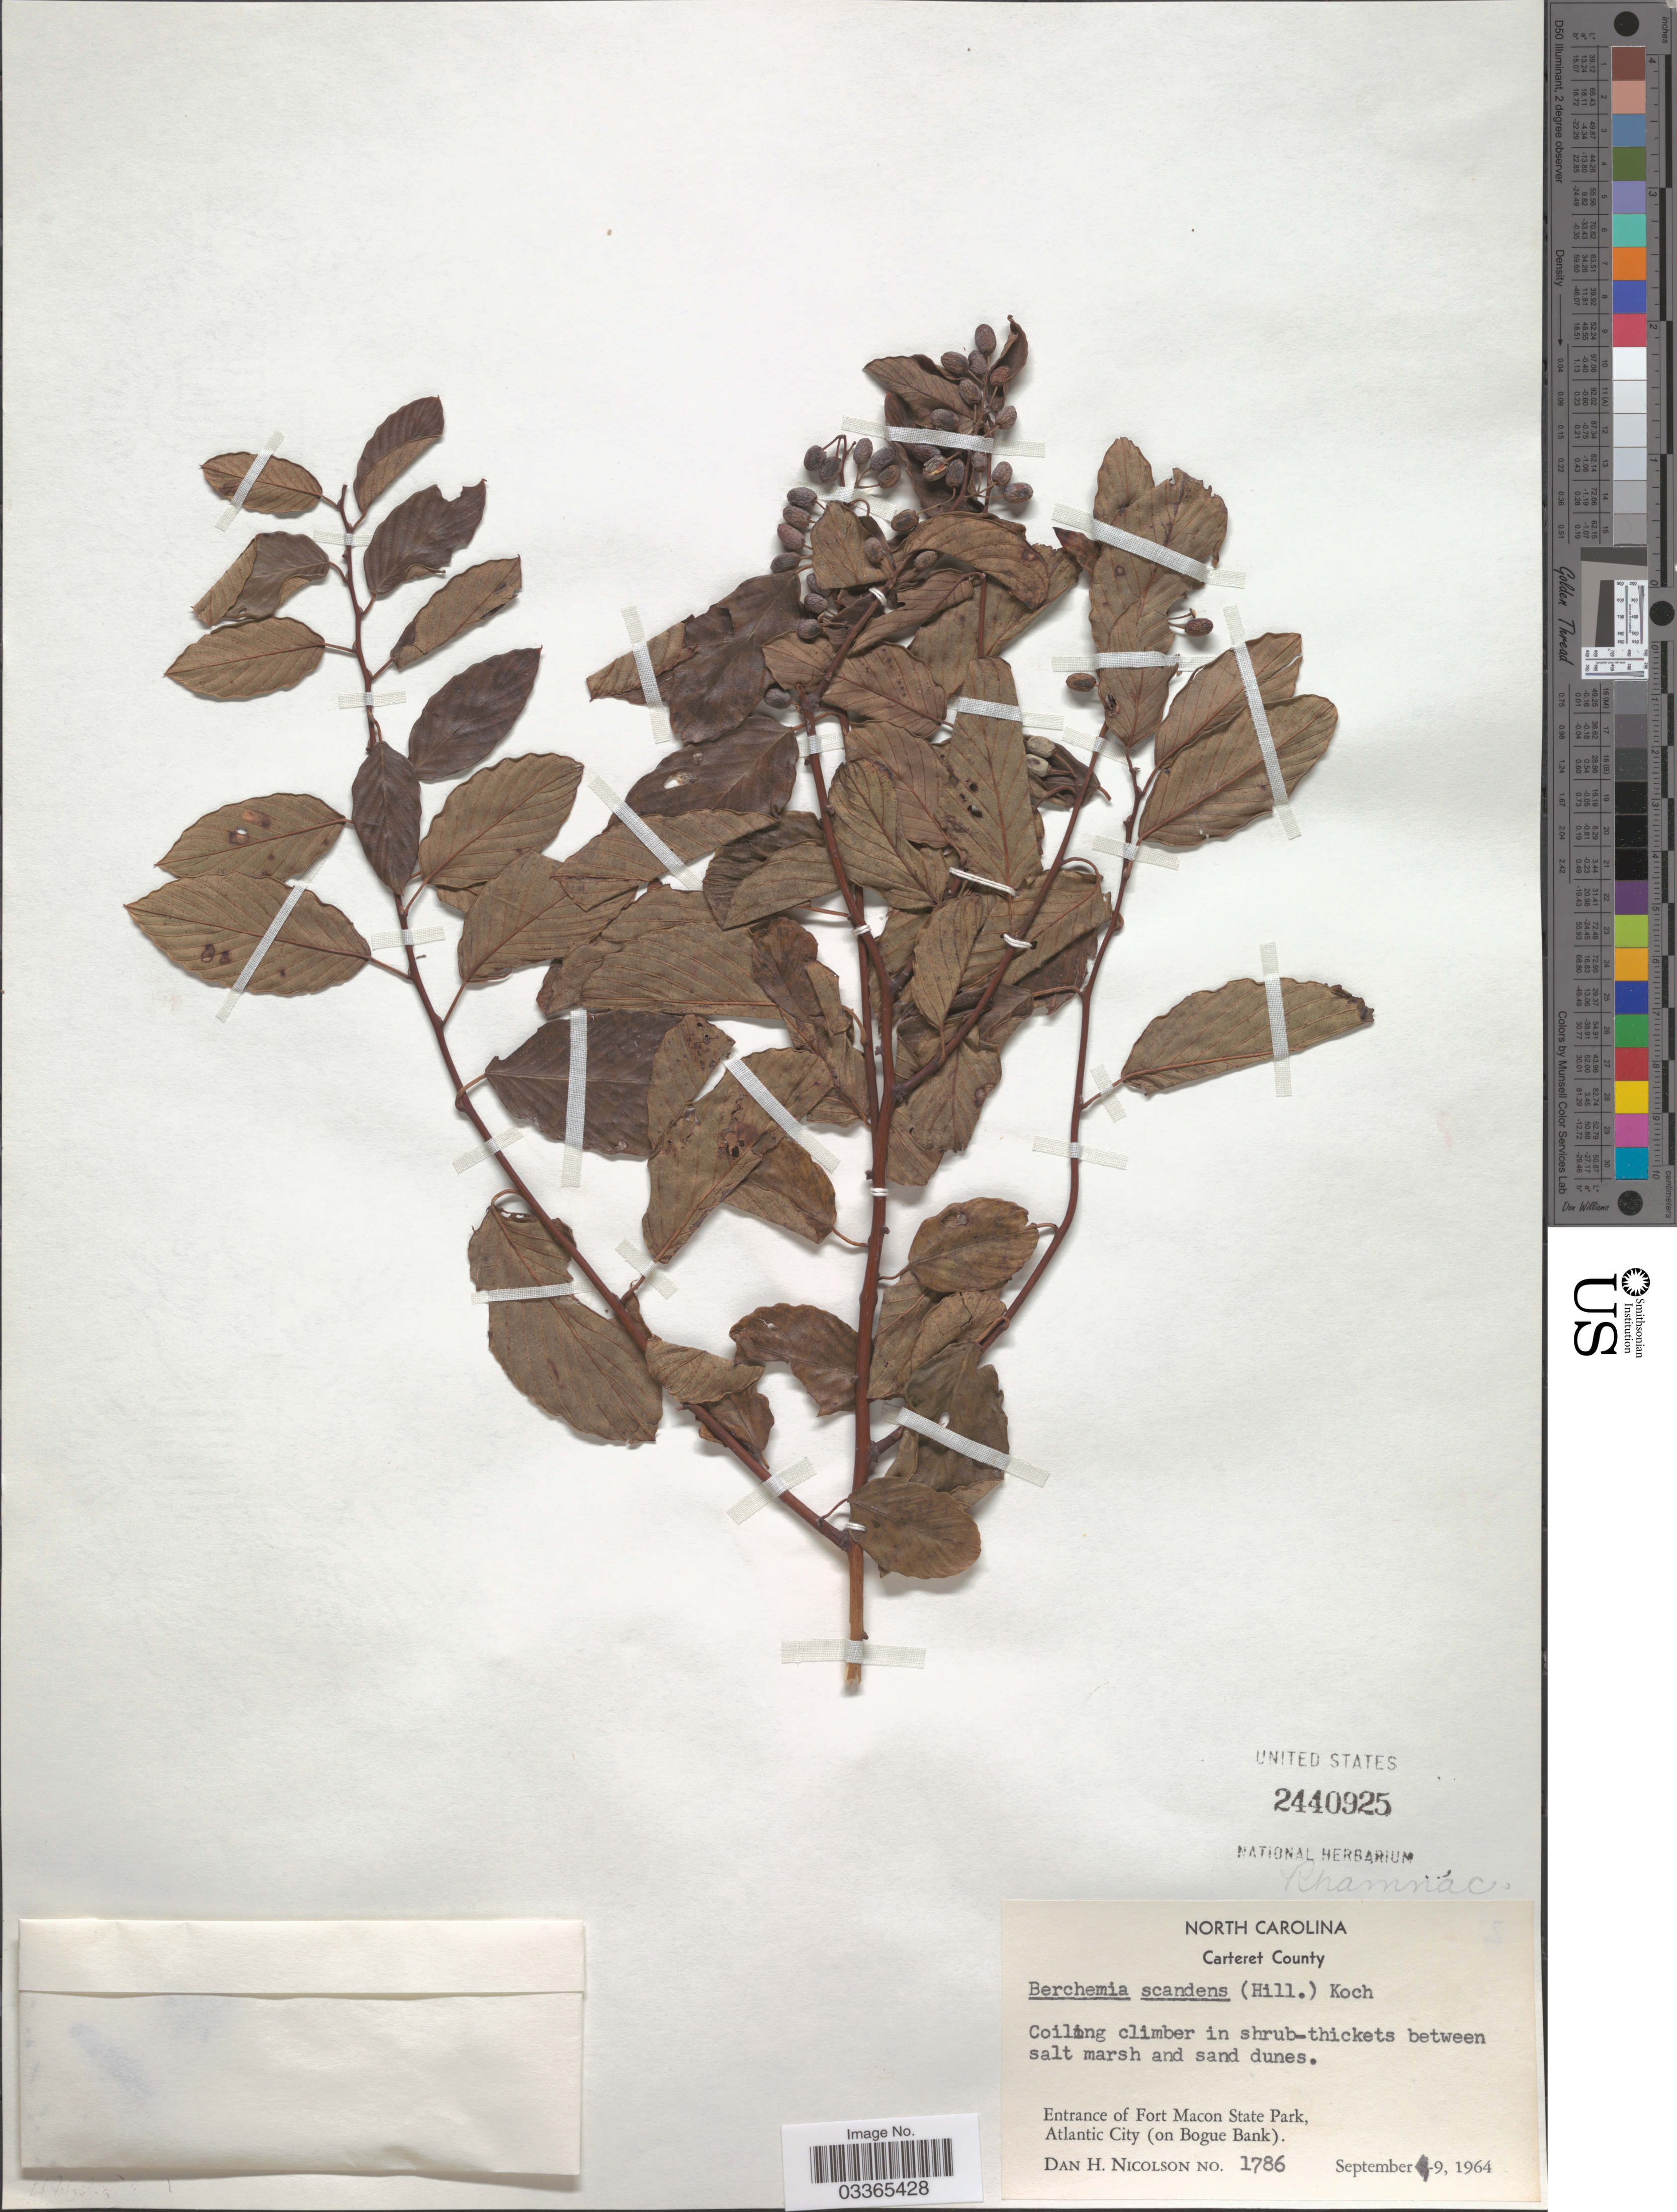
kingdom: Plantae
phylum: Tracheophyta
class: Magnoliopsida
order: Rosales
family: Rhamnaceae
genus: Berchemia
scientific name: Berchemia scandens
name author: (Hill) K. Koch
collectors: D. H. Nicolson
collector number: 1786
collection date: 1964-09-09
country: United States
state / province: North Carolina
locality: Carteret County. Entrance of Fort Macon State Park, Atlantic City (on Bogue Bank).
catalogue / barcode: US 2440925